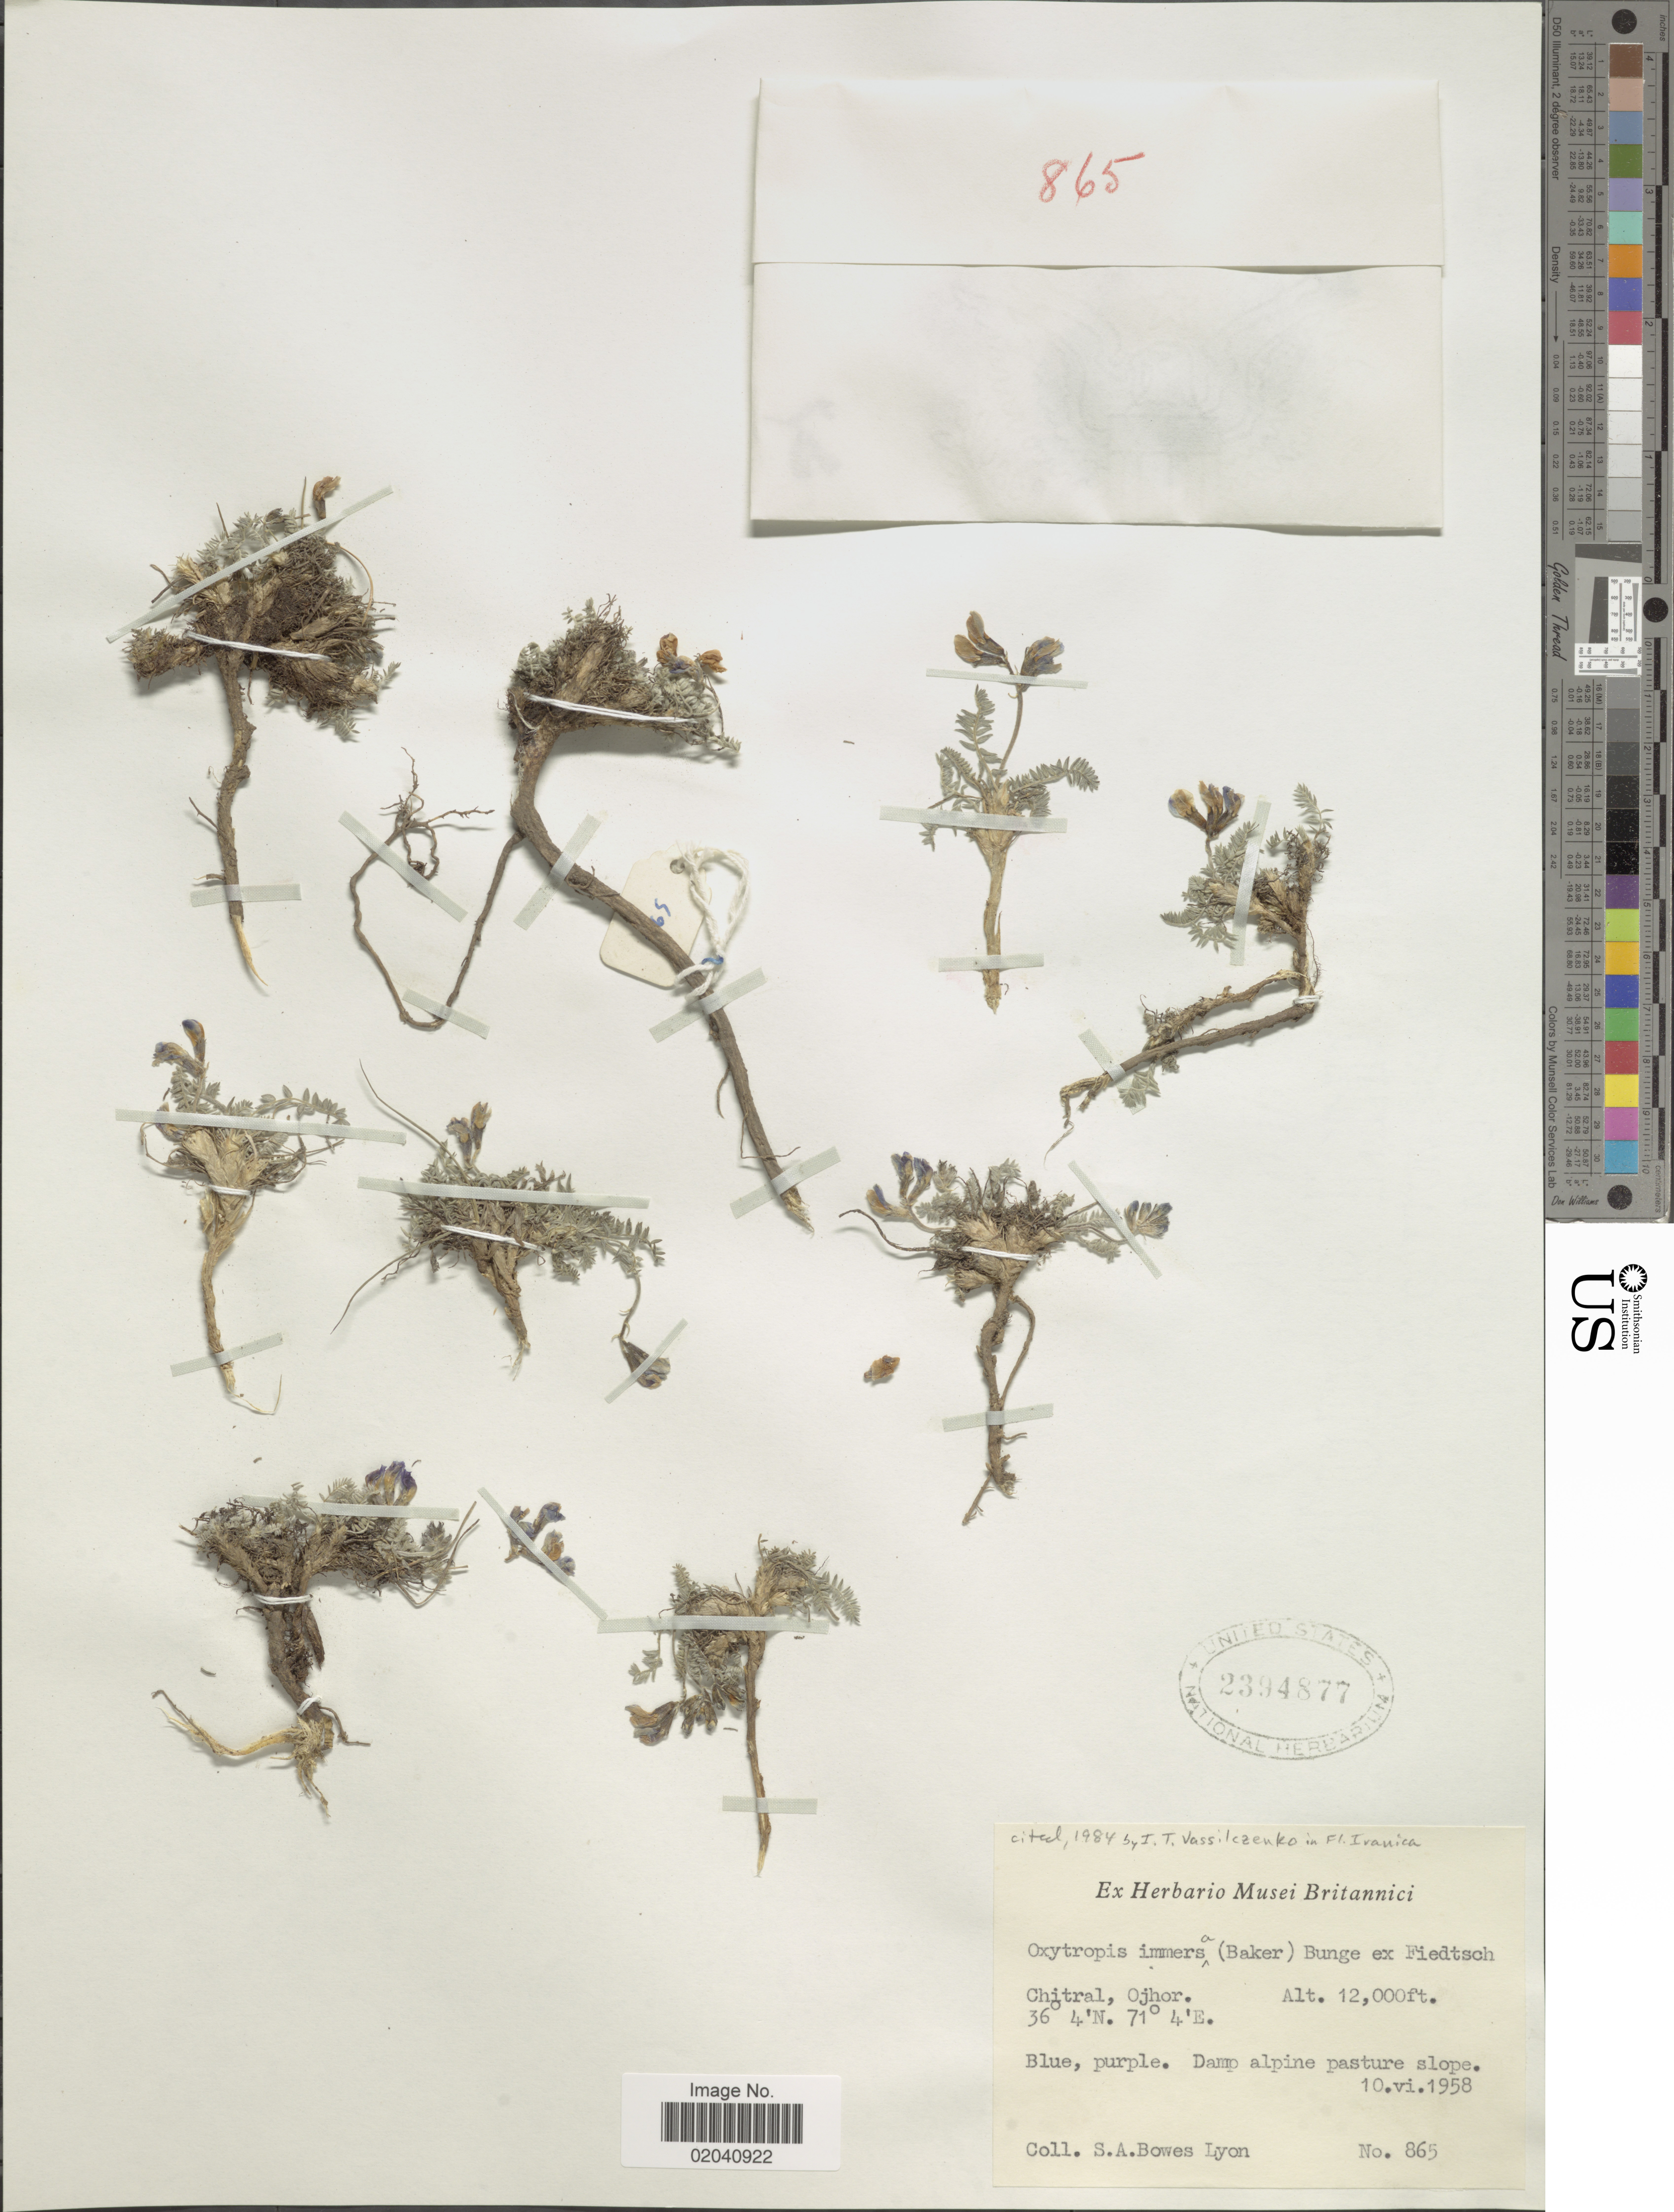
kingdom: Plantae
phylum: Tracheophyta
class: Magnoliopsida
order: Fabales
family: Fabaceae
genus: Oxytropis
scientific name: Oxytropis immersa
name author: (Baker) B. Fedtsch.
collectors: S. Bowes Lyon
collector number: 865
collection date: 1958-06-10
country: Pakistan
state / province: Khyber Pakhtunkhwa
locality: Chitral, Ojhor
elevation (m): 36576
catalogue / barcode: US 2394877